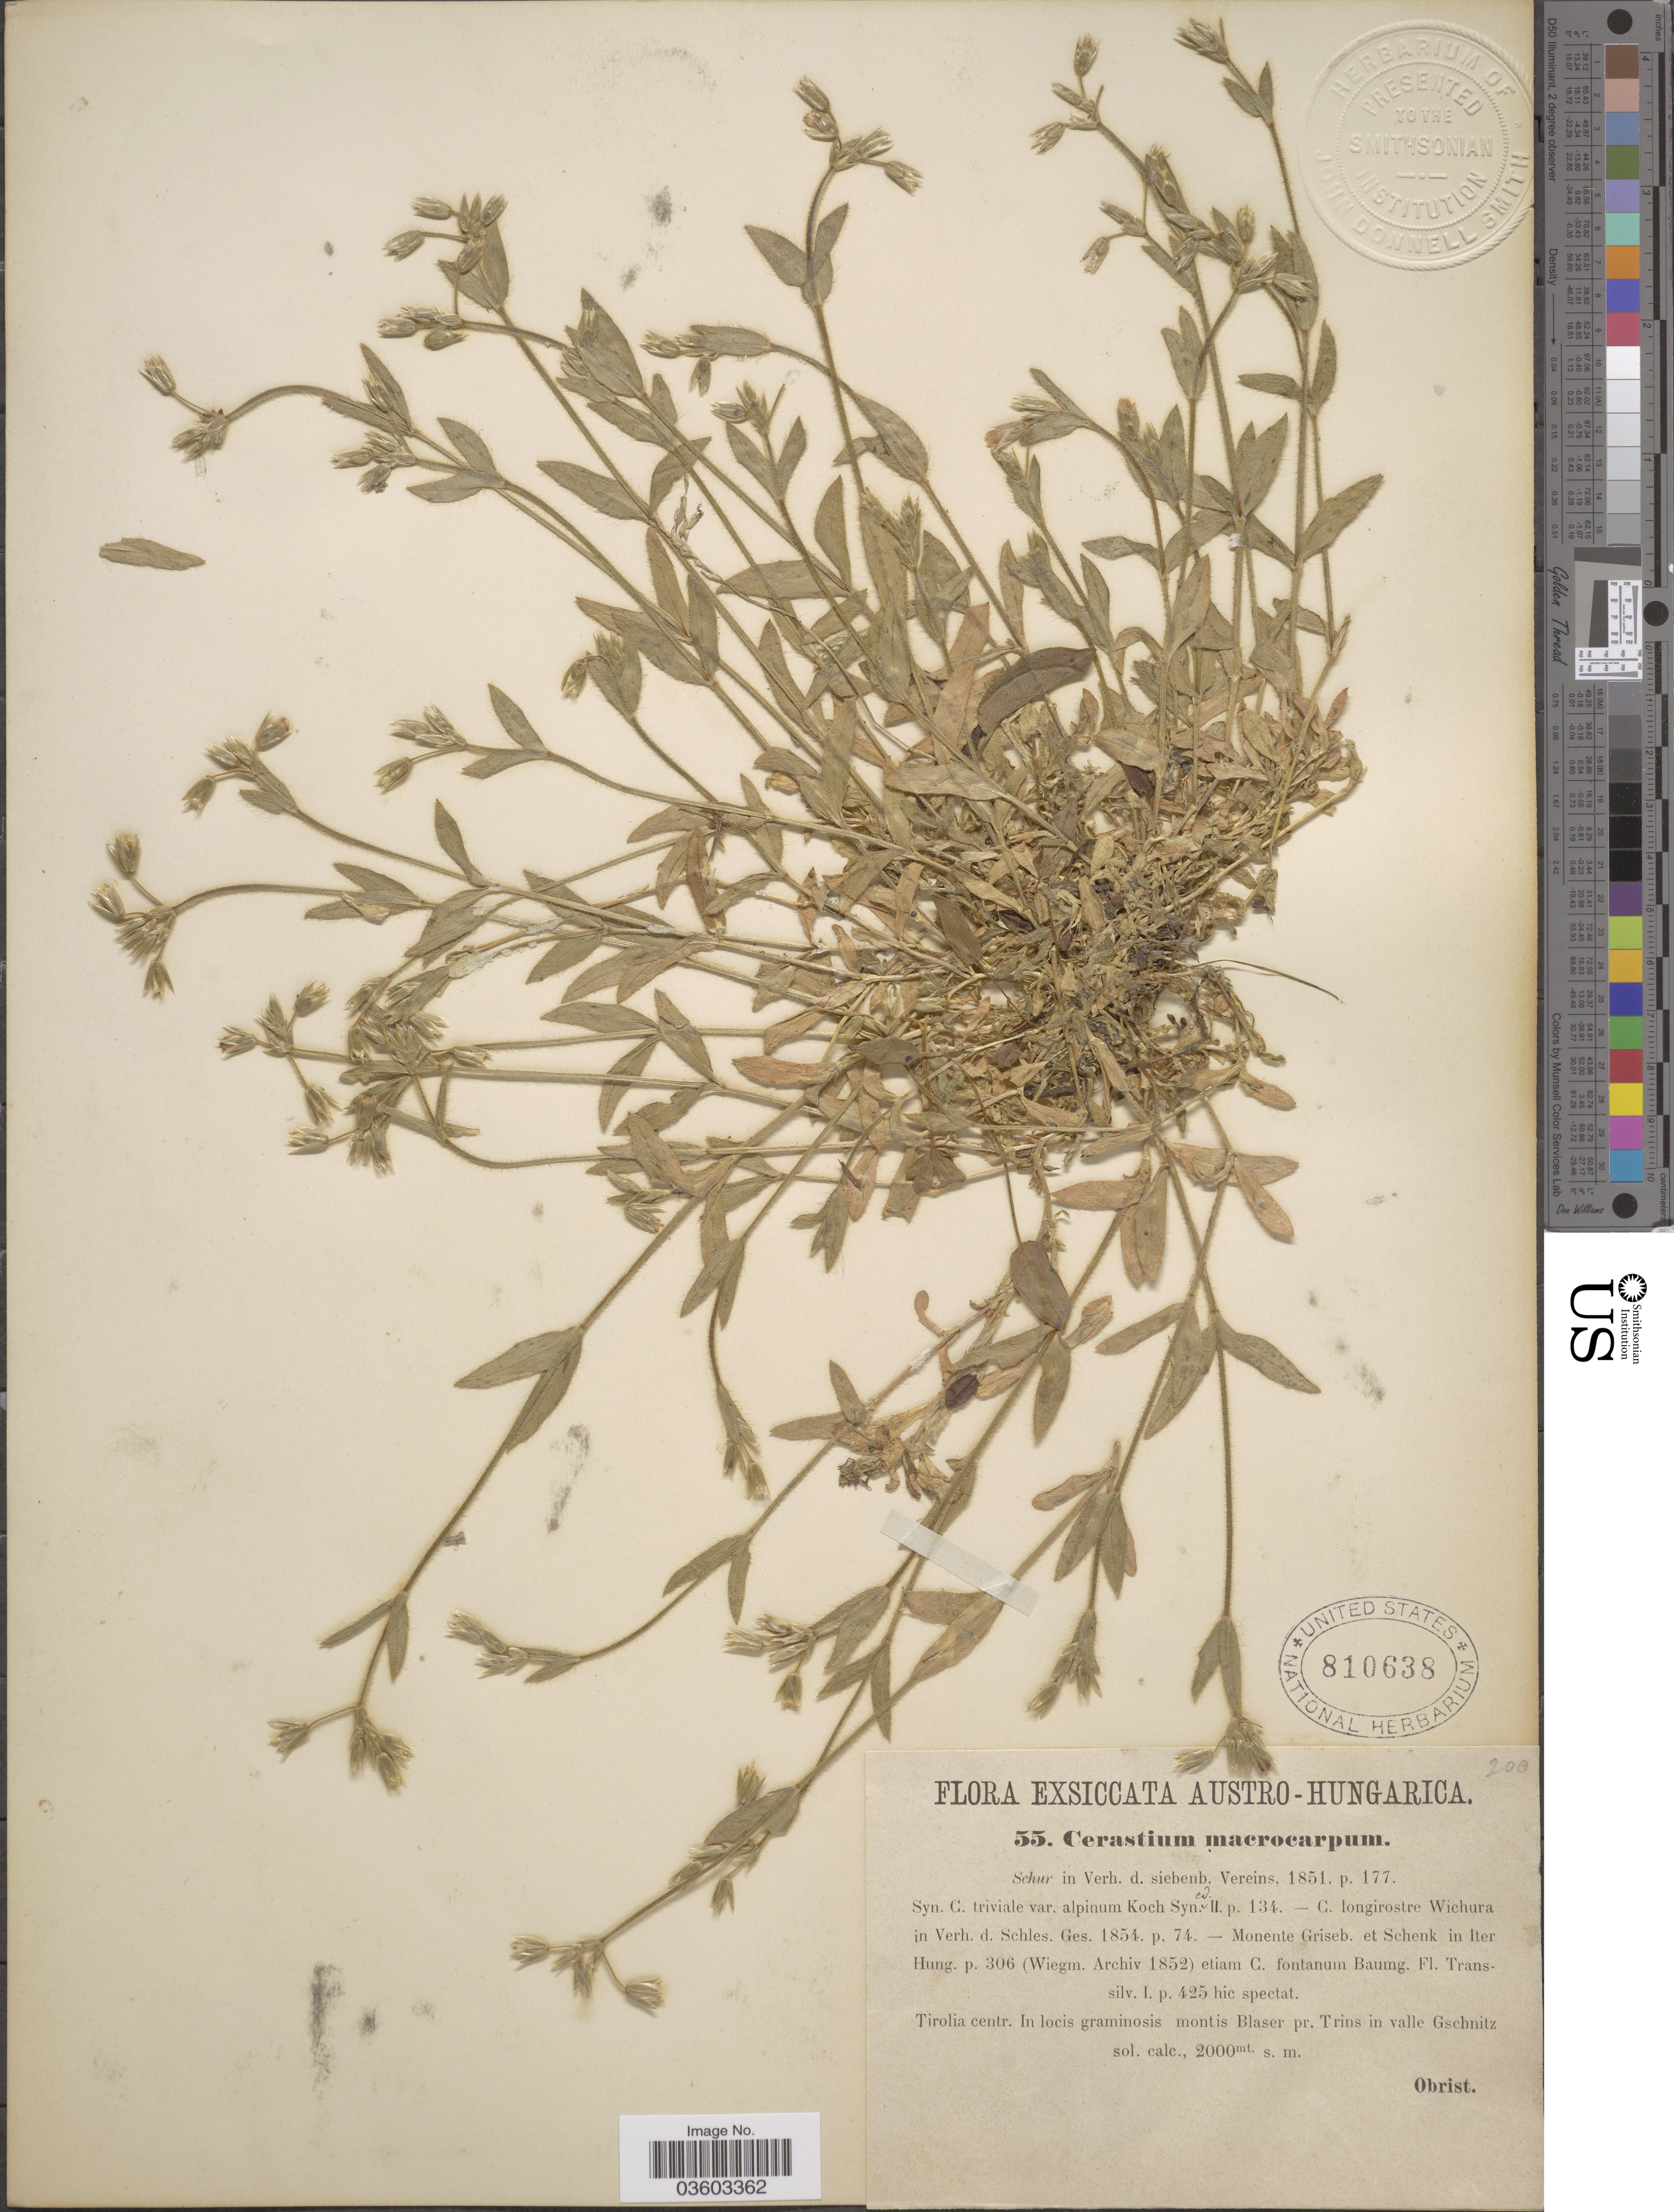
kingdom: Plantae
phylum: Tracheophyta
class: Magnoliopsida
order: Caryophyllales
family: Caryophyllaceae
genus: Cerastium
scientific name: Cerastium macrocarpum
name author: Schur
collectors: -. Obrist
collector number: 55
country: Austria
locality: Austro-Hungarica. Tirolia centr. In locis graminosis montis Blaser pr. Trins in valle Gschnitz sol. calc.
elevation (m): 2000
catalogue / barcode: US 810638